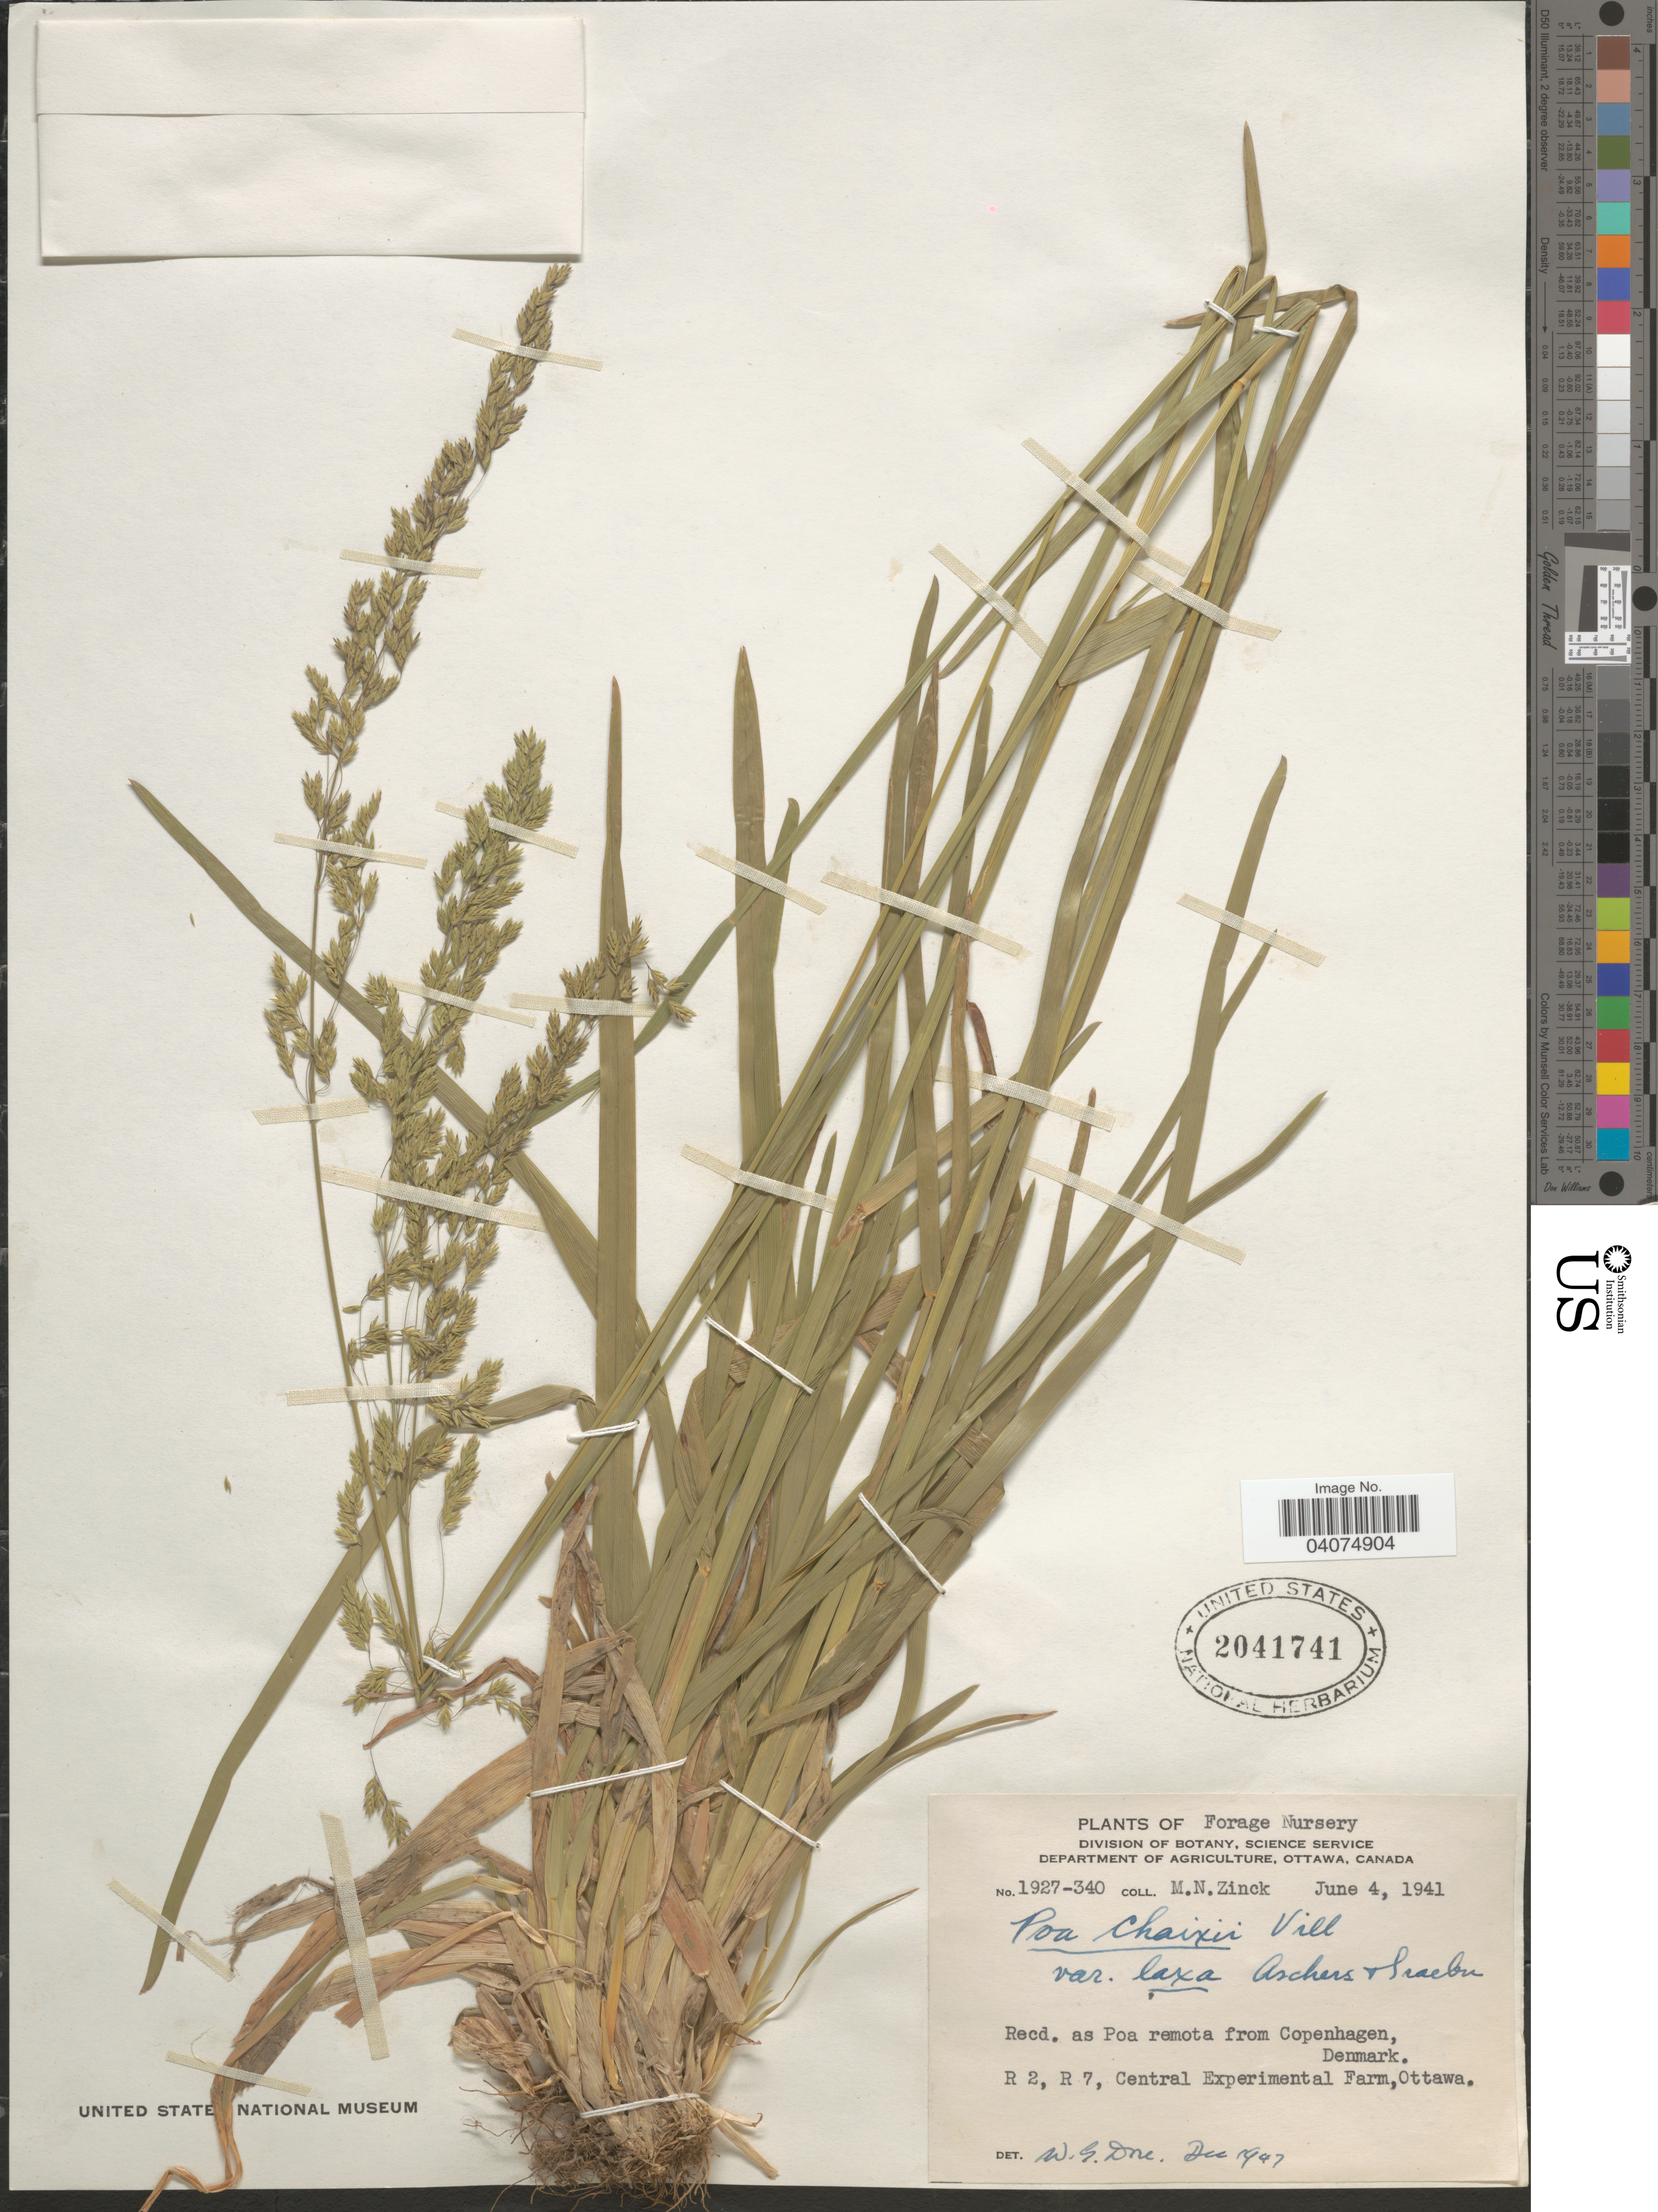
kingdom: Plantae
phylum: Tracheophyta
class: Liliopsida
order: Poales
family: Poaceae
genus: Poa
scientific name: Poa chaixii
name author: Vill.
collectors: M. Zinck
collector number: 1927-340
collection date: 1941-06-04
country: Canada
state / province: Ontario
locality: Forage Nursery. R 2, R 7, Central Experimental Farm, Ottawa.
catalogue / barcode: US 2041741